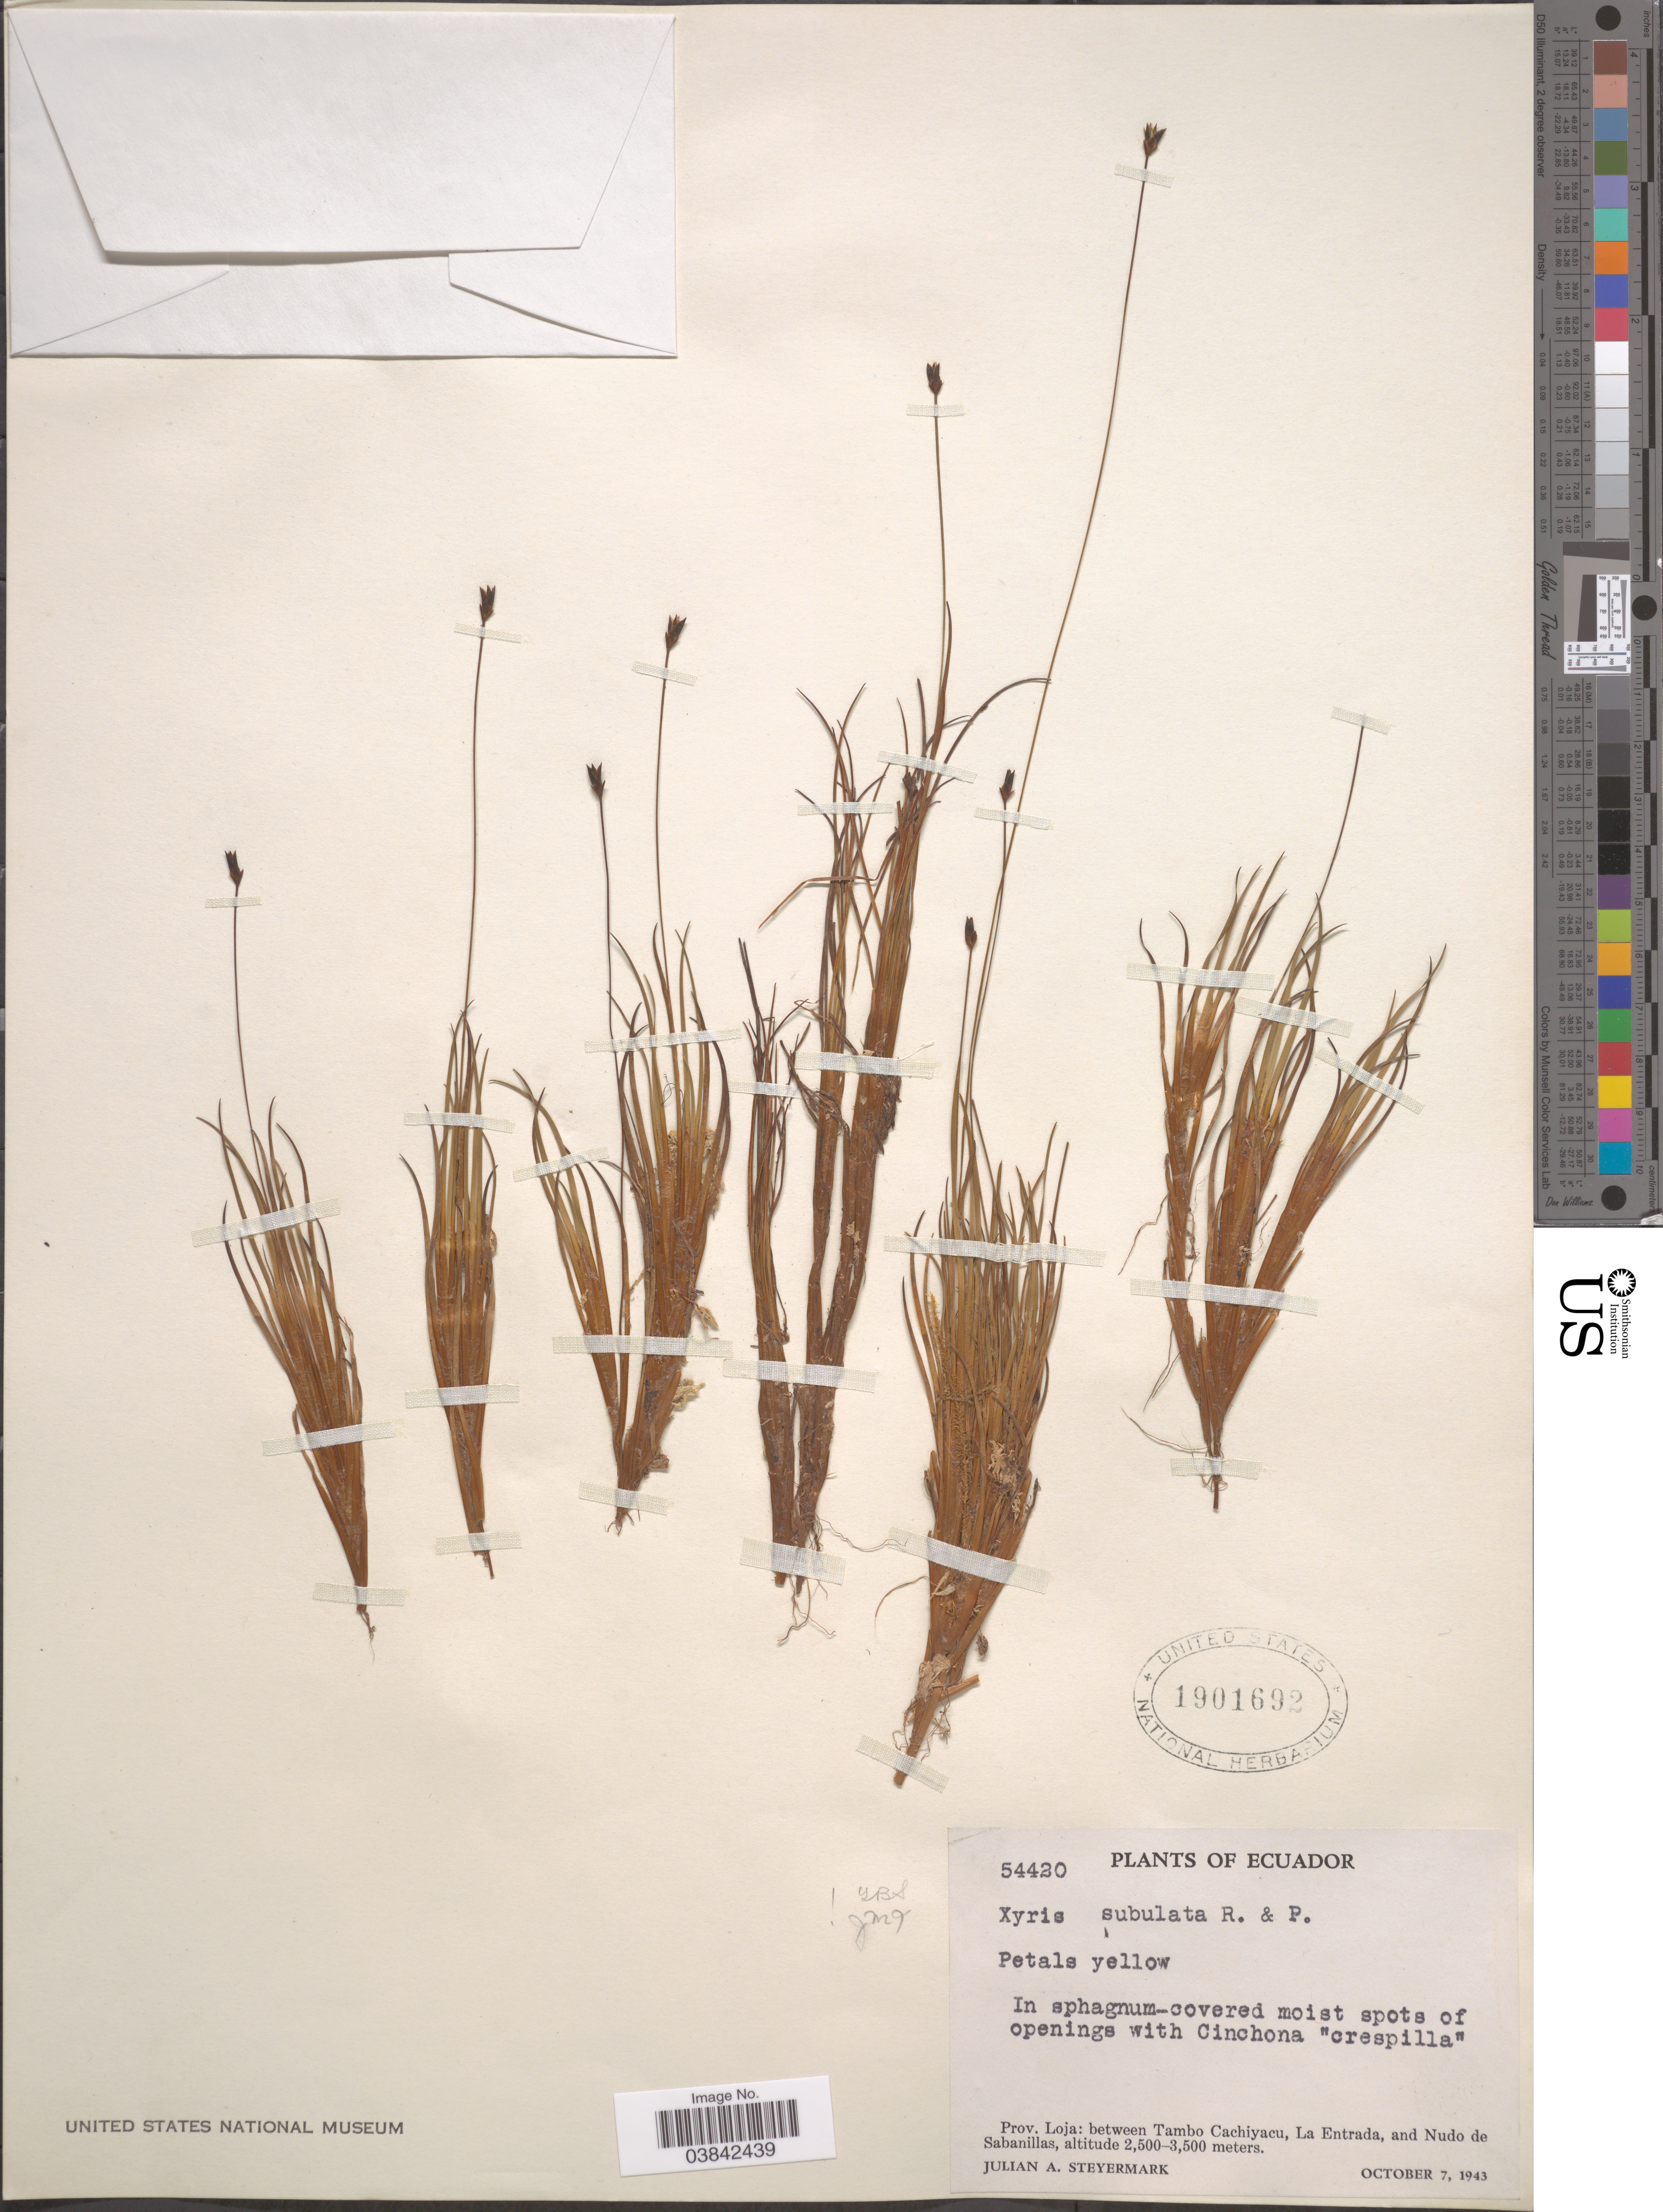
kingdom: Plantae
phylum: Tracheophyta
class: Liliopsida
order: Poales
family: Xyridaceae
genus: Xyris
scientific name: Xyris subulata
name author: Ruiz & Pav.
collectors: J. Steyermark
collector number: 54420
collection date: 1943-10-07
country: Ecuador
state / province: Loja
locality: Between Tambo Cachiyacu, La Entrada, and Nudo de Sabanillas.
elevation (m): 2500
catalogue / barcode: US 1901692